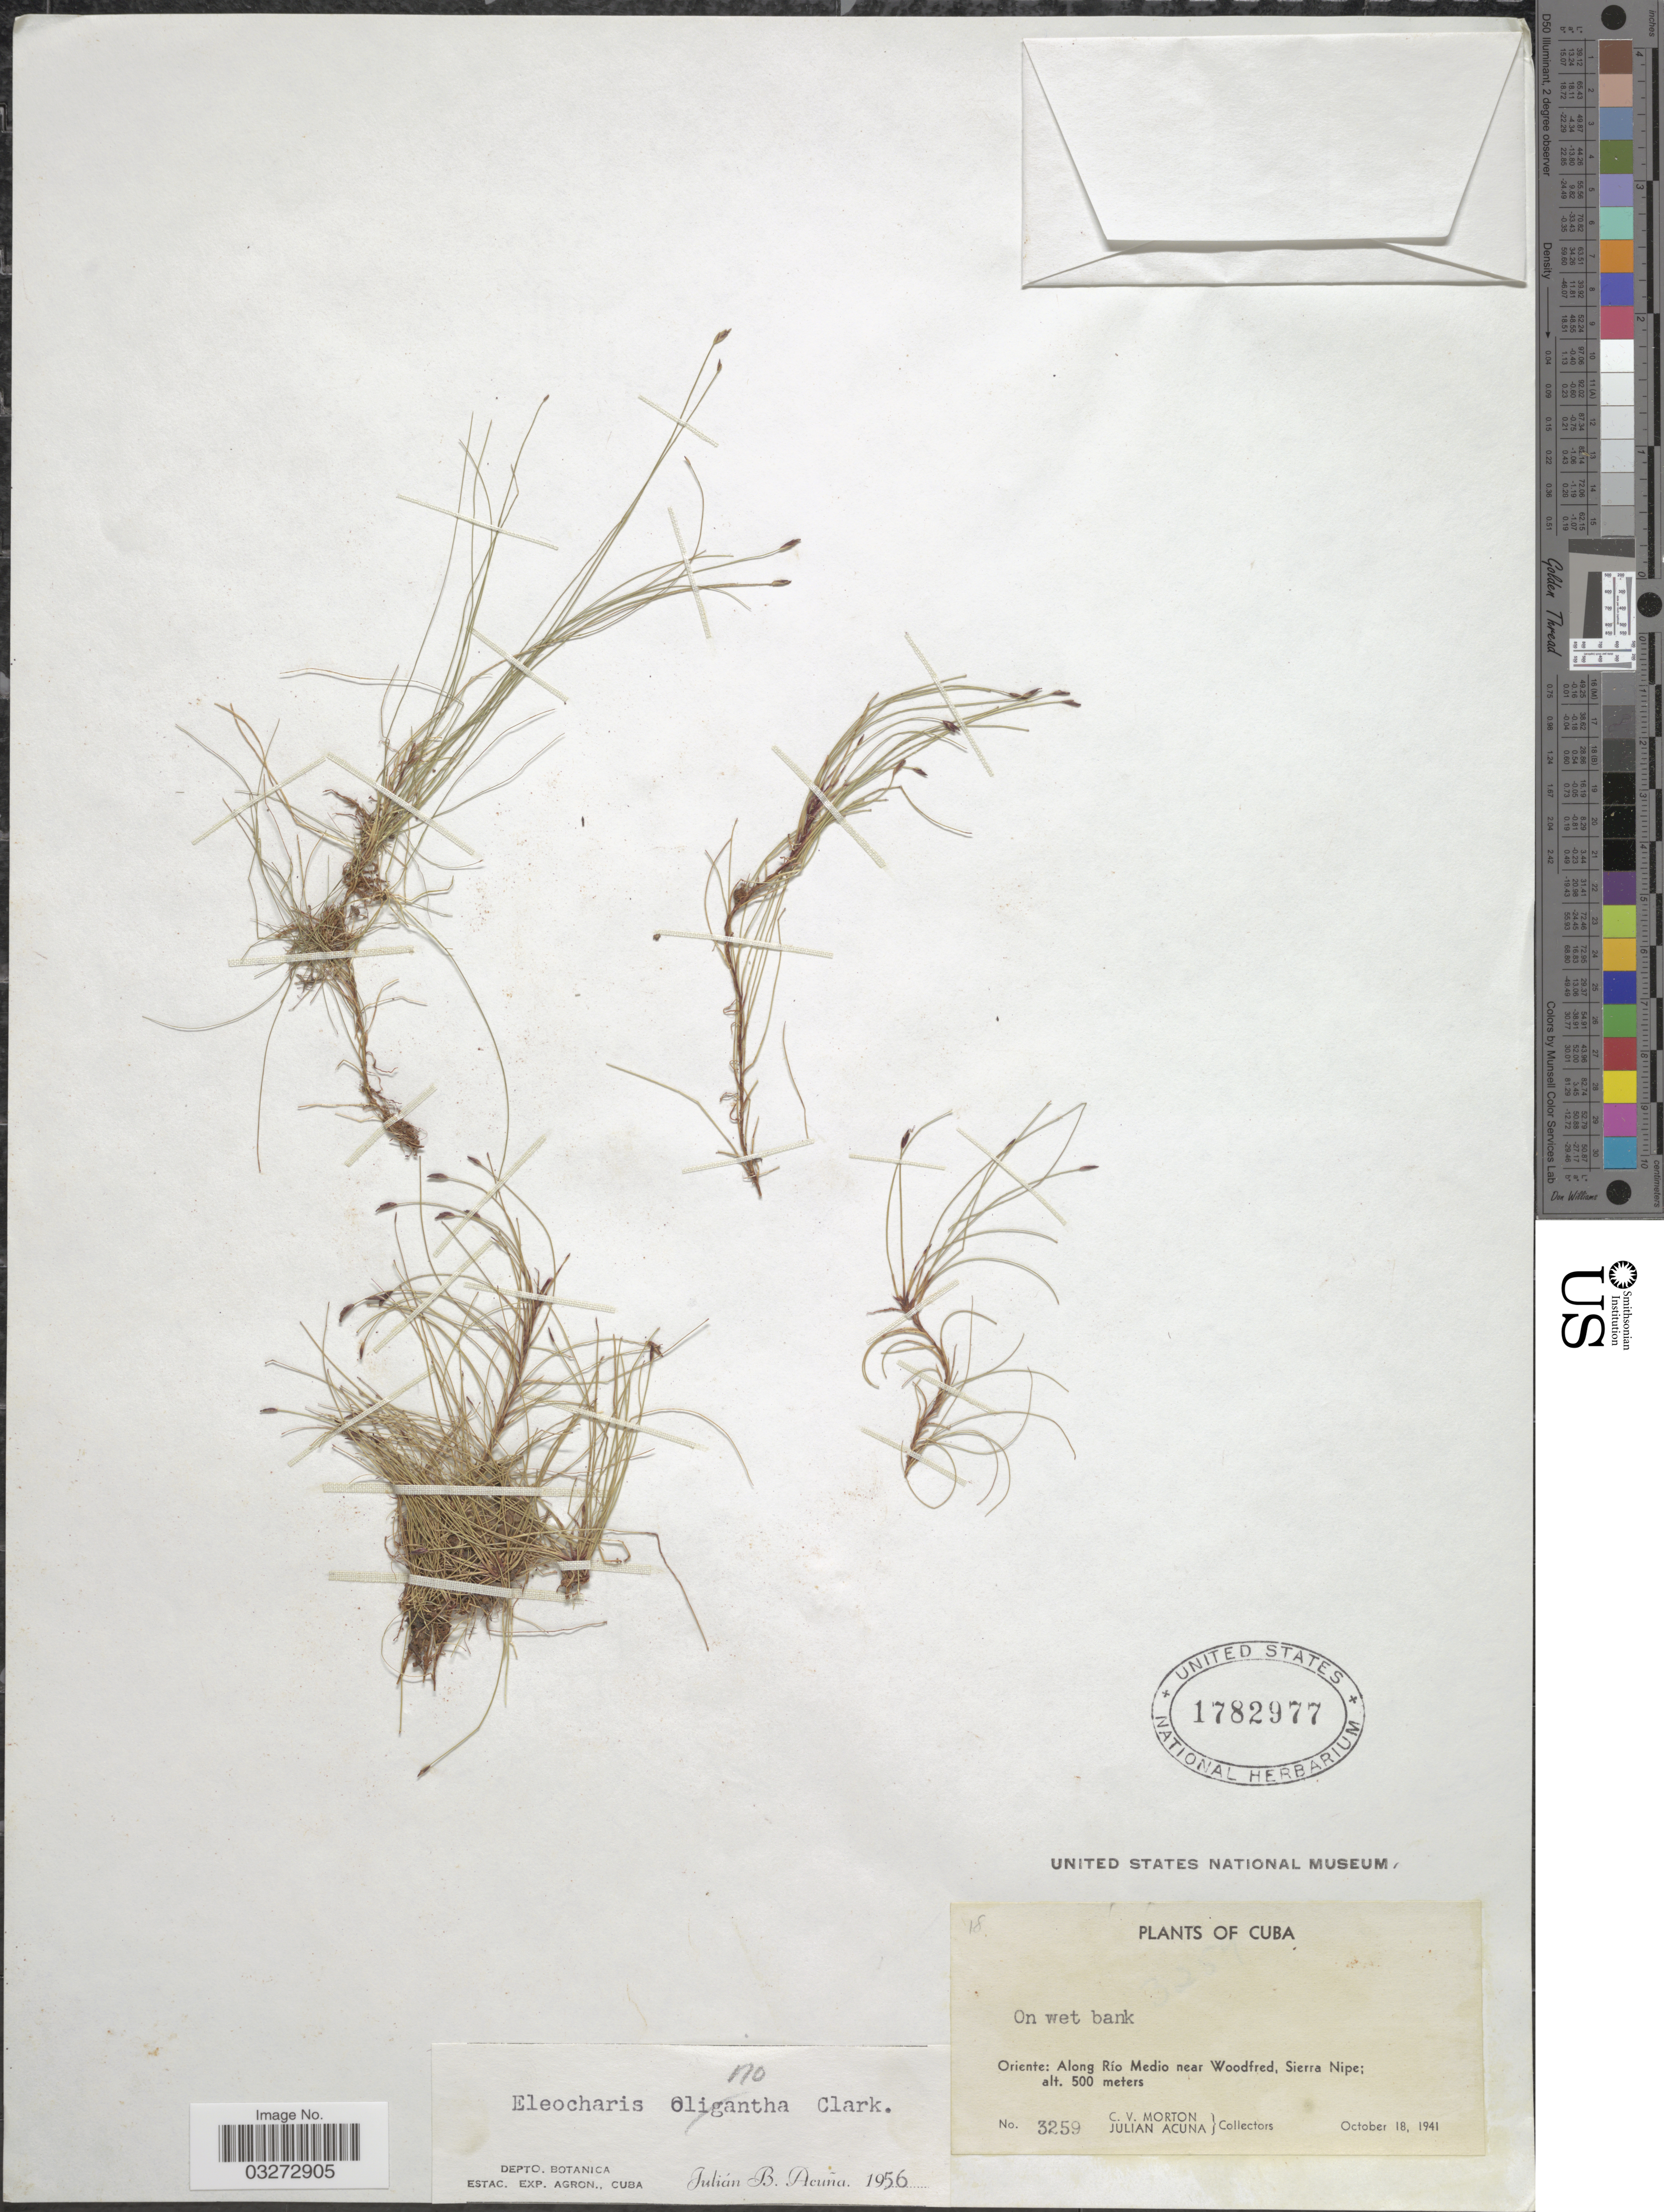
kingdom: Plantae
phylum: Tracheophyta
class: Liliopsida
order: Poales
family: Cyperaceae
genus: Eleocharis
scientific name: Eleocharis sp.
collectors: C. V. Morton & R. Acuña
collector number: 3259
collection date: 1941-10-18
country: Cuba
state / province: Oriente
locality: Along Río Medio near Woodfred, Sierra Nipe.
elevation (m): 500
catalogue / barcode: US 1782977